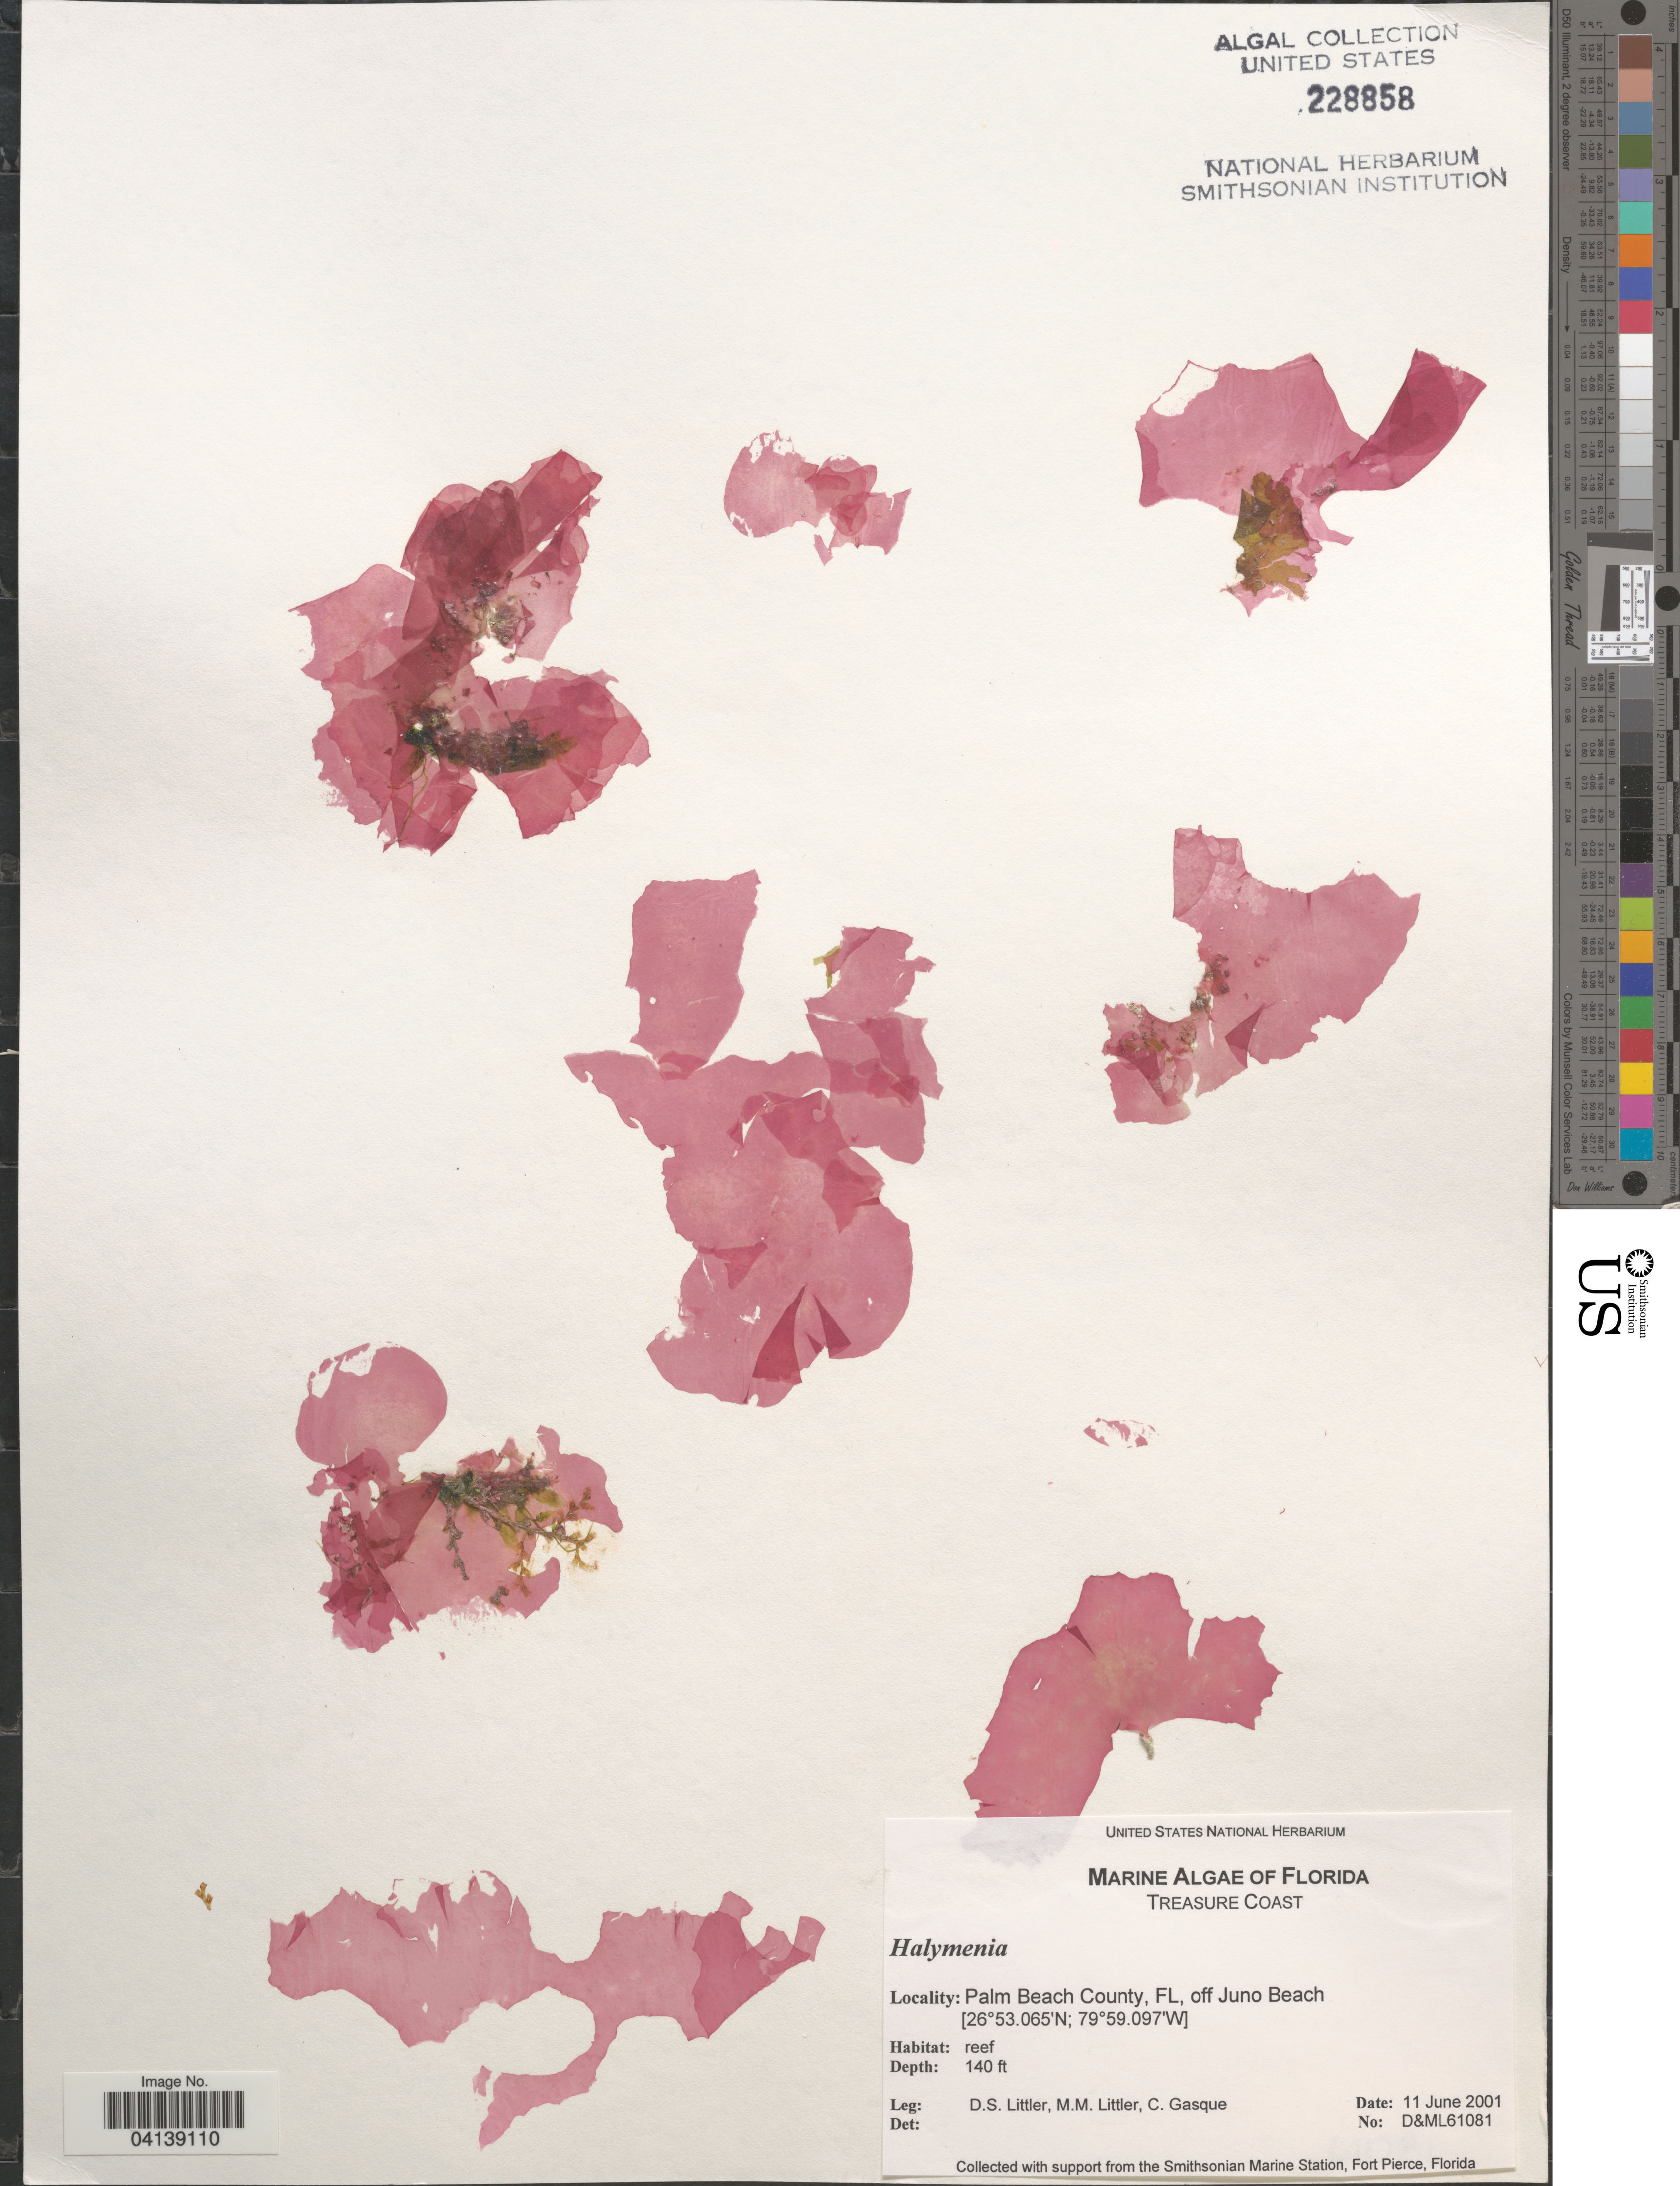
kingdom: Plantae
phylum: Rhodophyta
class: Florideophyceae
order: Halymeniales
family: Halymeniaceae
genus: Halymenia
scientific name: Halymenia sp.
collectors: D. S. Littler & C. Gasque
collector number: D&ML61081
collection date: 2001-06-11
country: United States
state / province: Florida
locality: Treasure Coast. Palm Beach County, off Juno Beach.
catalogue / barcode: US 228858